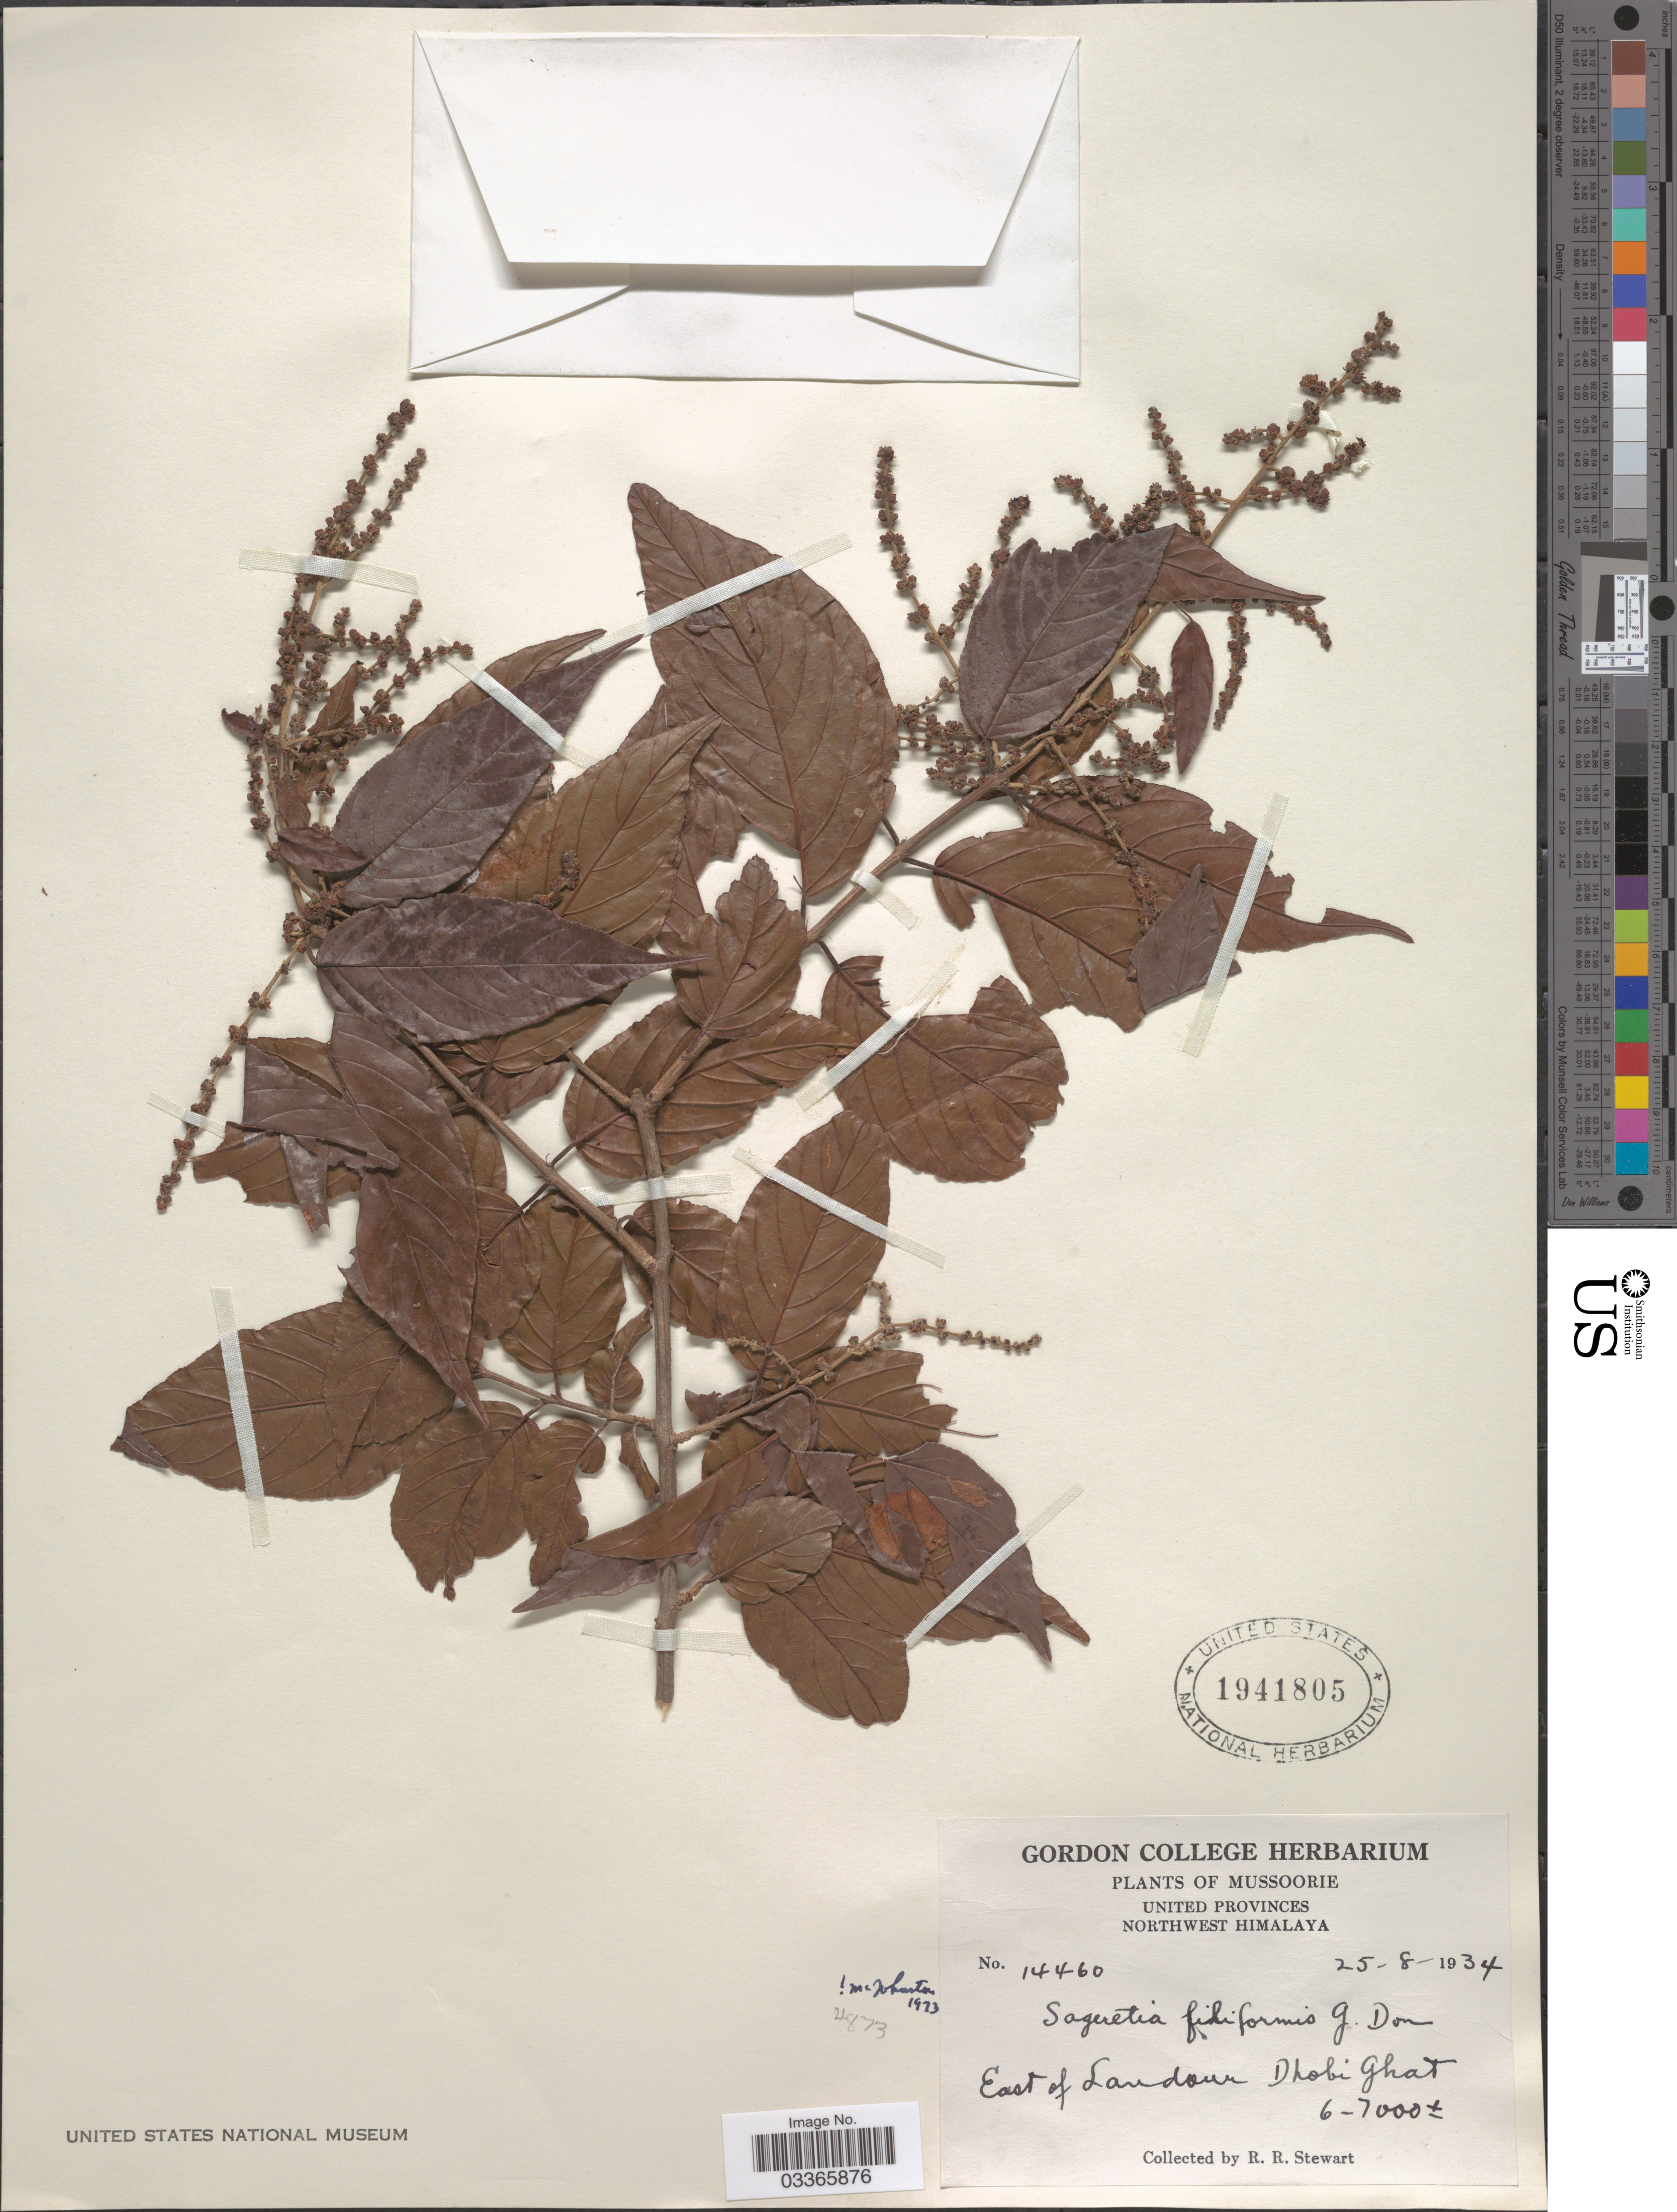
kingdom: Plantae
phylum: Tracheophyta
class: Magnoliopsida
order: Rosales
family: Rhamnaceae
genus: Sageretia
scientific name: Sageretia filiformis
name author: (Roth) G. Don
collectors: R. Stewart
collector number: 14460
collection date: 1934-08-25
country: India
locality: Mussoorie. United Provinces. Northwest Himalaya. East of Landour, Dhobi Ghat.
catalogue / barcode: US 1941805